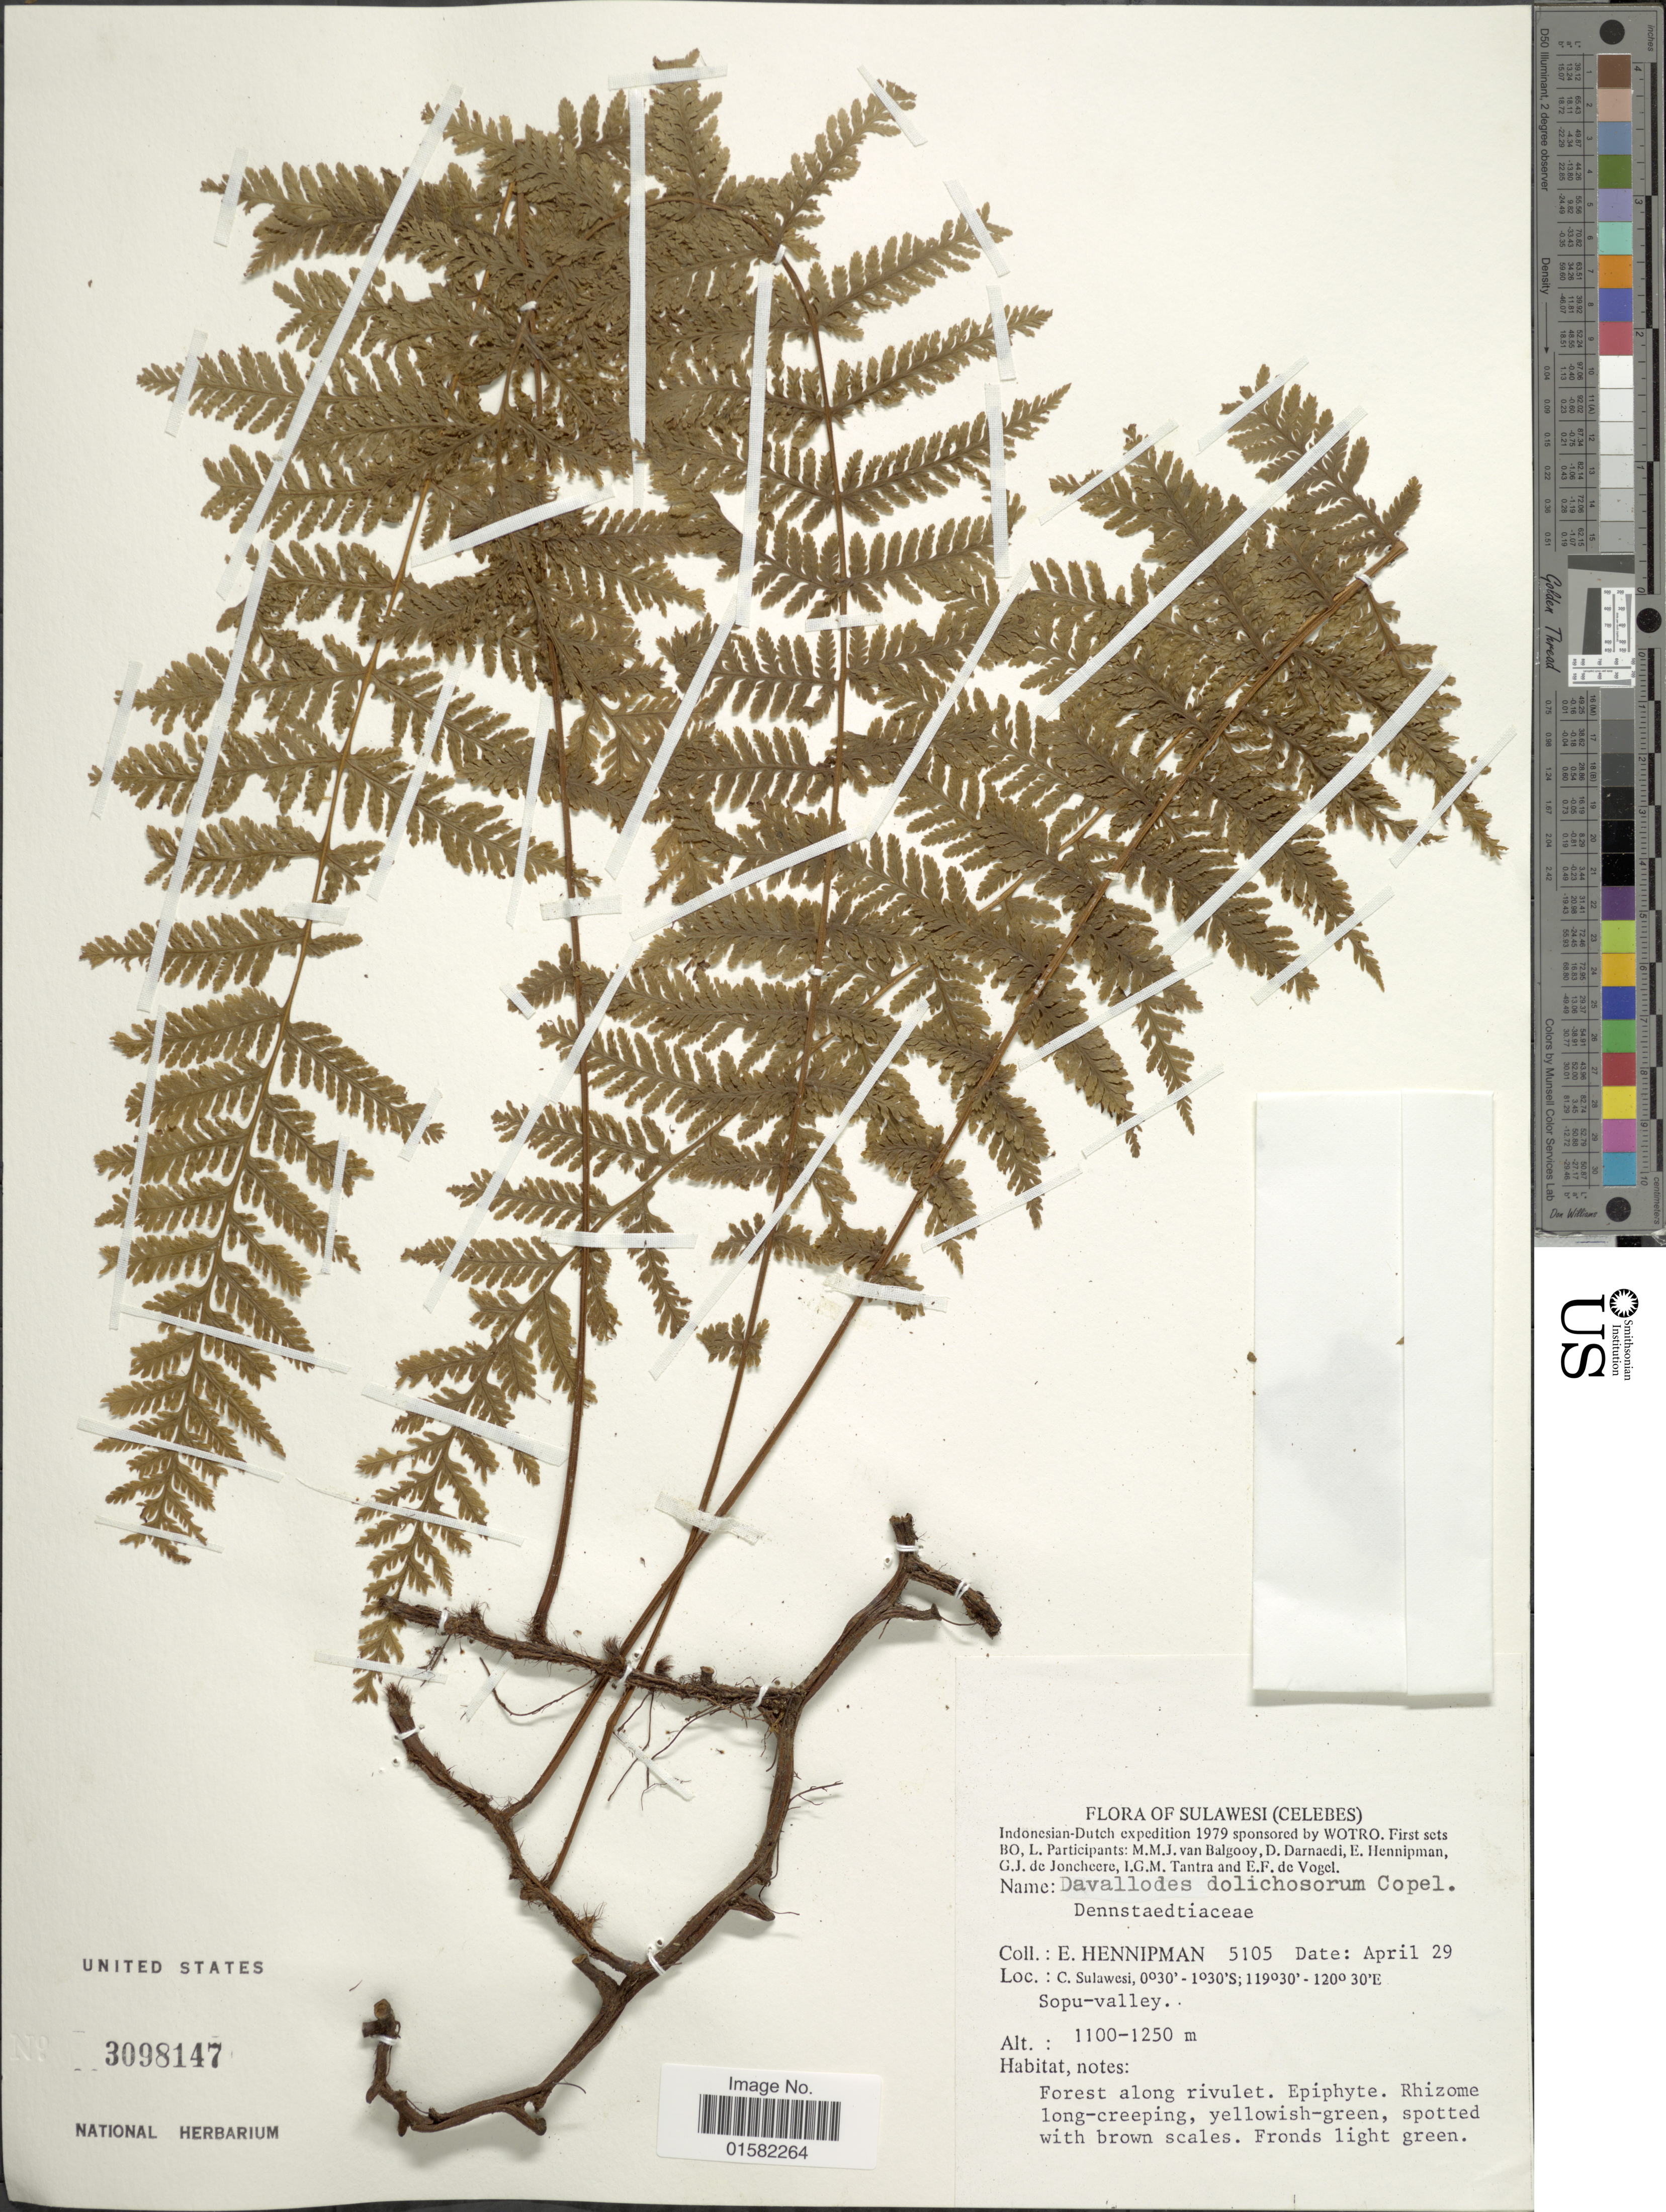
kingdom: Plantae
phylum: Tracheophyta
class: Polypodiopsida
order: Polypodiales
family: Davalliaceae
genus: Davallodes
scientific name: Davallodes dolichosorum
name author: Copel.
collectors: E. Hennipman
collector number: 5105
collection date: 1979-04-29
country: Indonesia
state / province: Sulawesi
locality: (Celebes), C. Sulawesi, Sopu-valley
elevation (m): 1100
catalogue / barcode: US 3098147